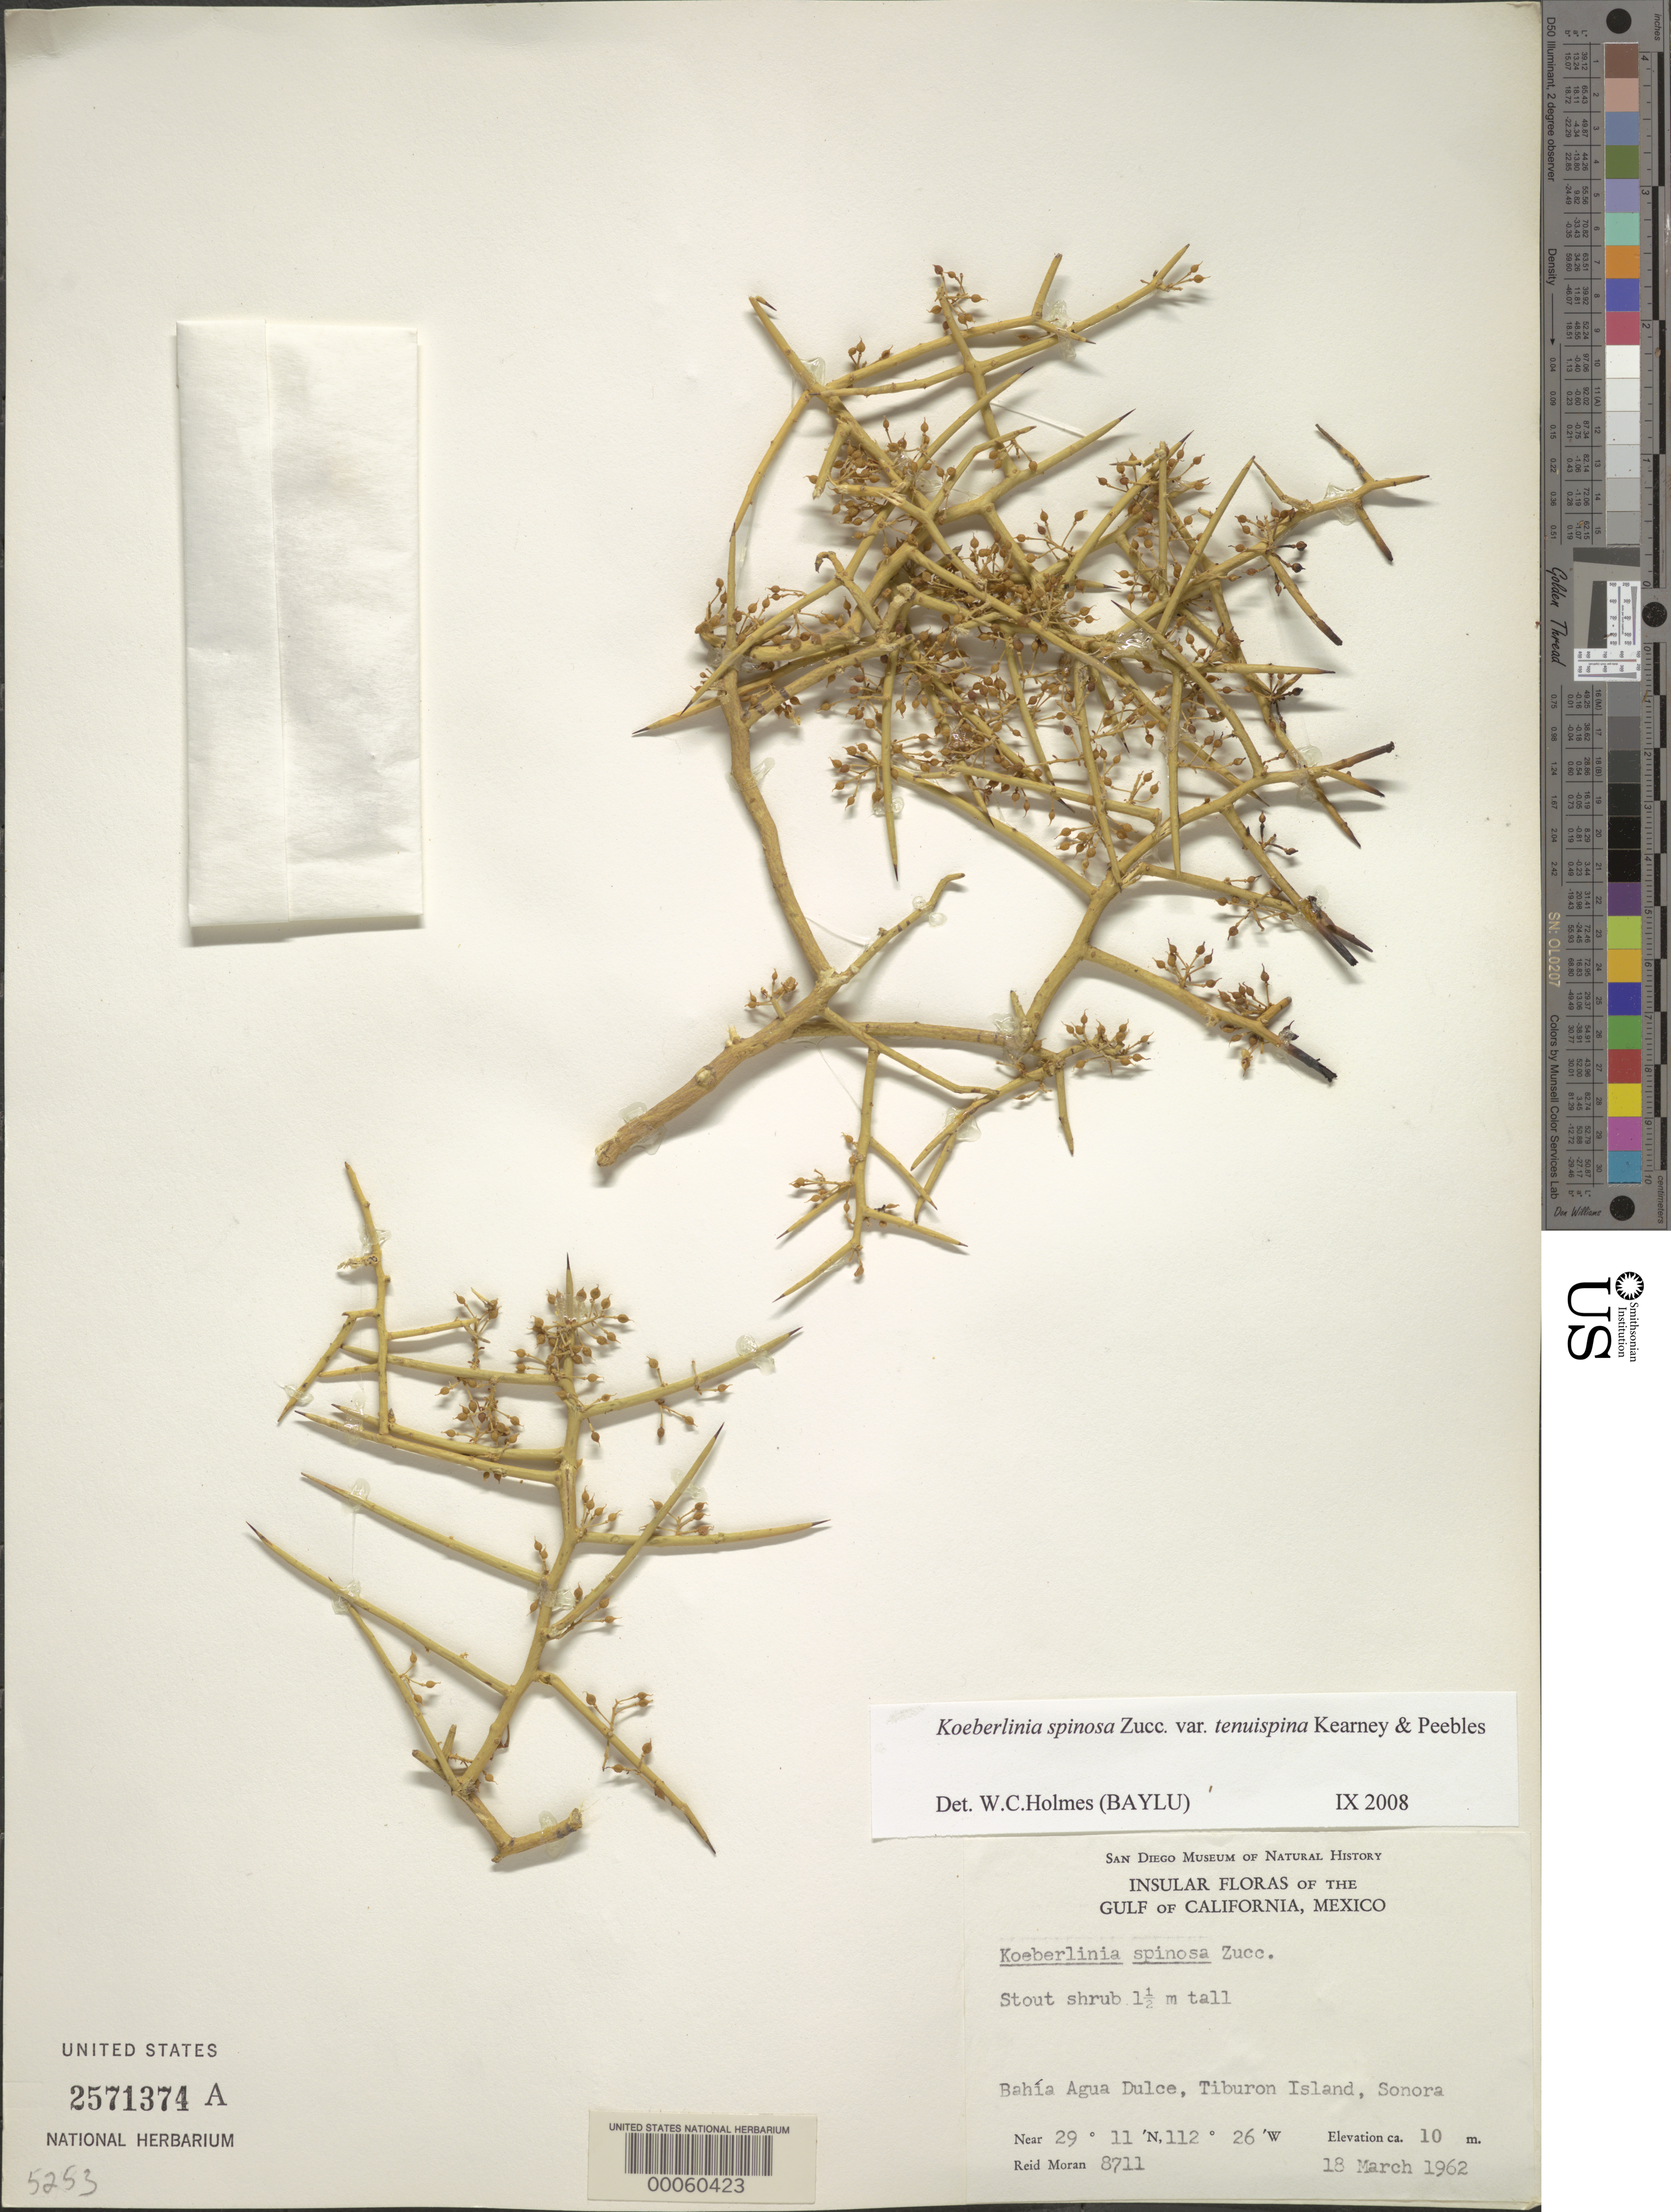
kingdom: Plantae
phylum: Tracheophyta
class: Magnoliopsida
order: Brassicales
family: Koeberliniaceae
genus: Koeberlinia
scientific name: Koeberlinia spinosa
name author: Zucc.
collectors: R. V. Moran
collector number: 8711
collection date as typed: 18 Mar 1962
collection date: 1962-03-18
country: Mexico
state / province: Sonora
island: Tiburon Island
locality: Bahia agua dulce, tiburon island near 29 degrees 11 f n, 112 degrees 26 f w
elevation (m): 10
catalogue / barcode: US 2571374